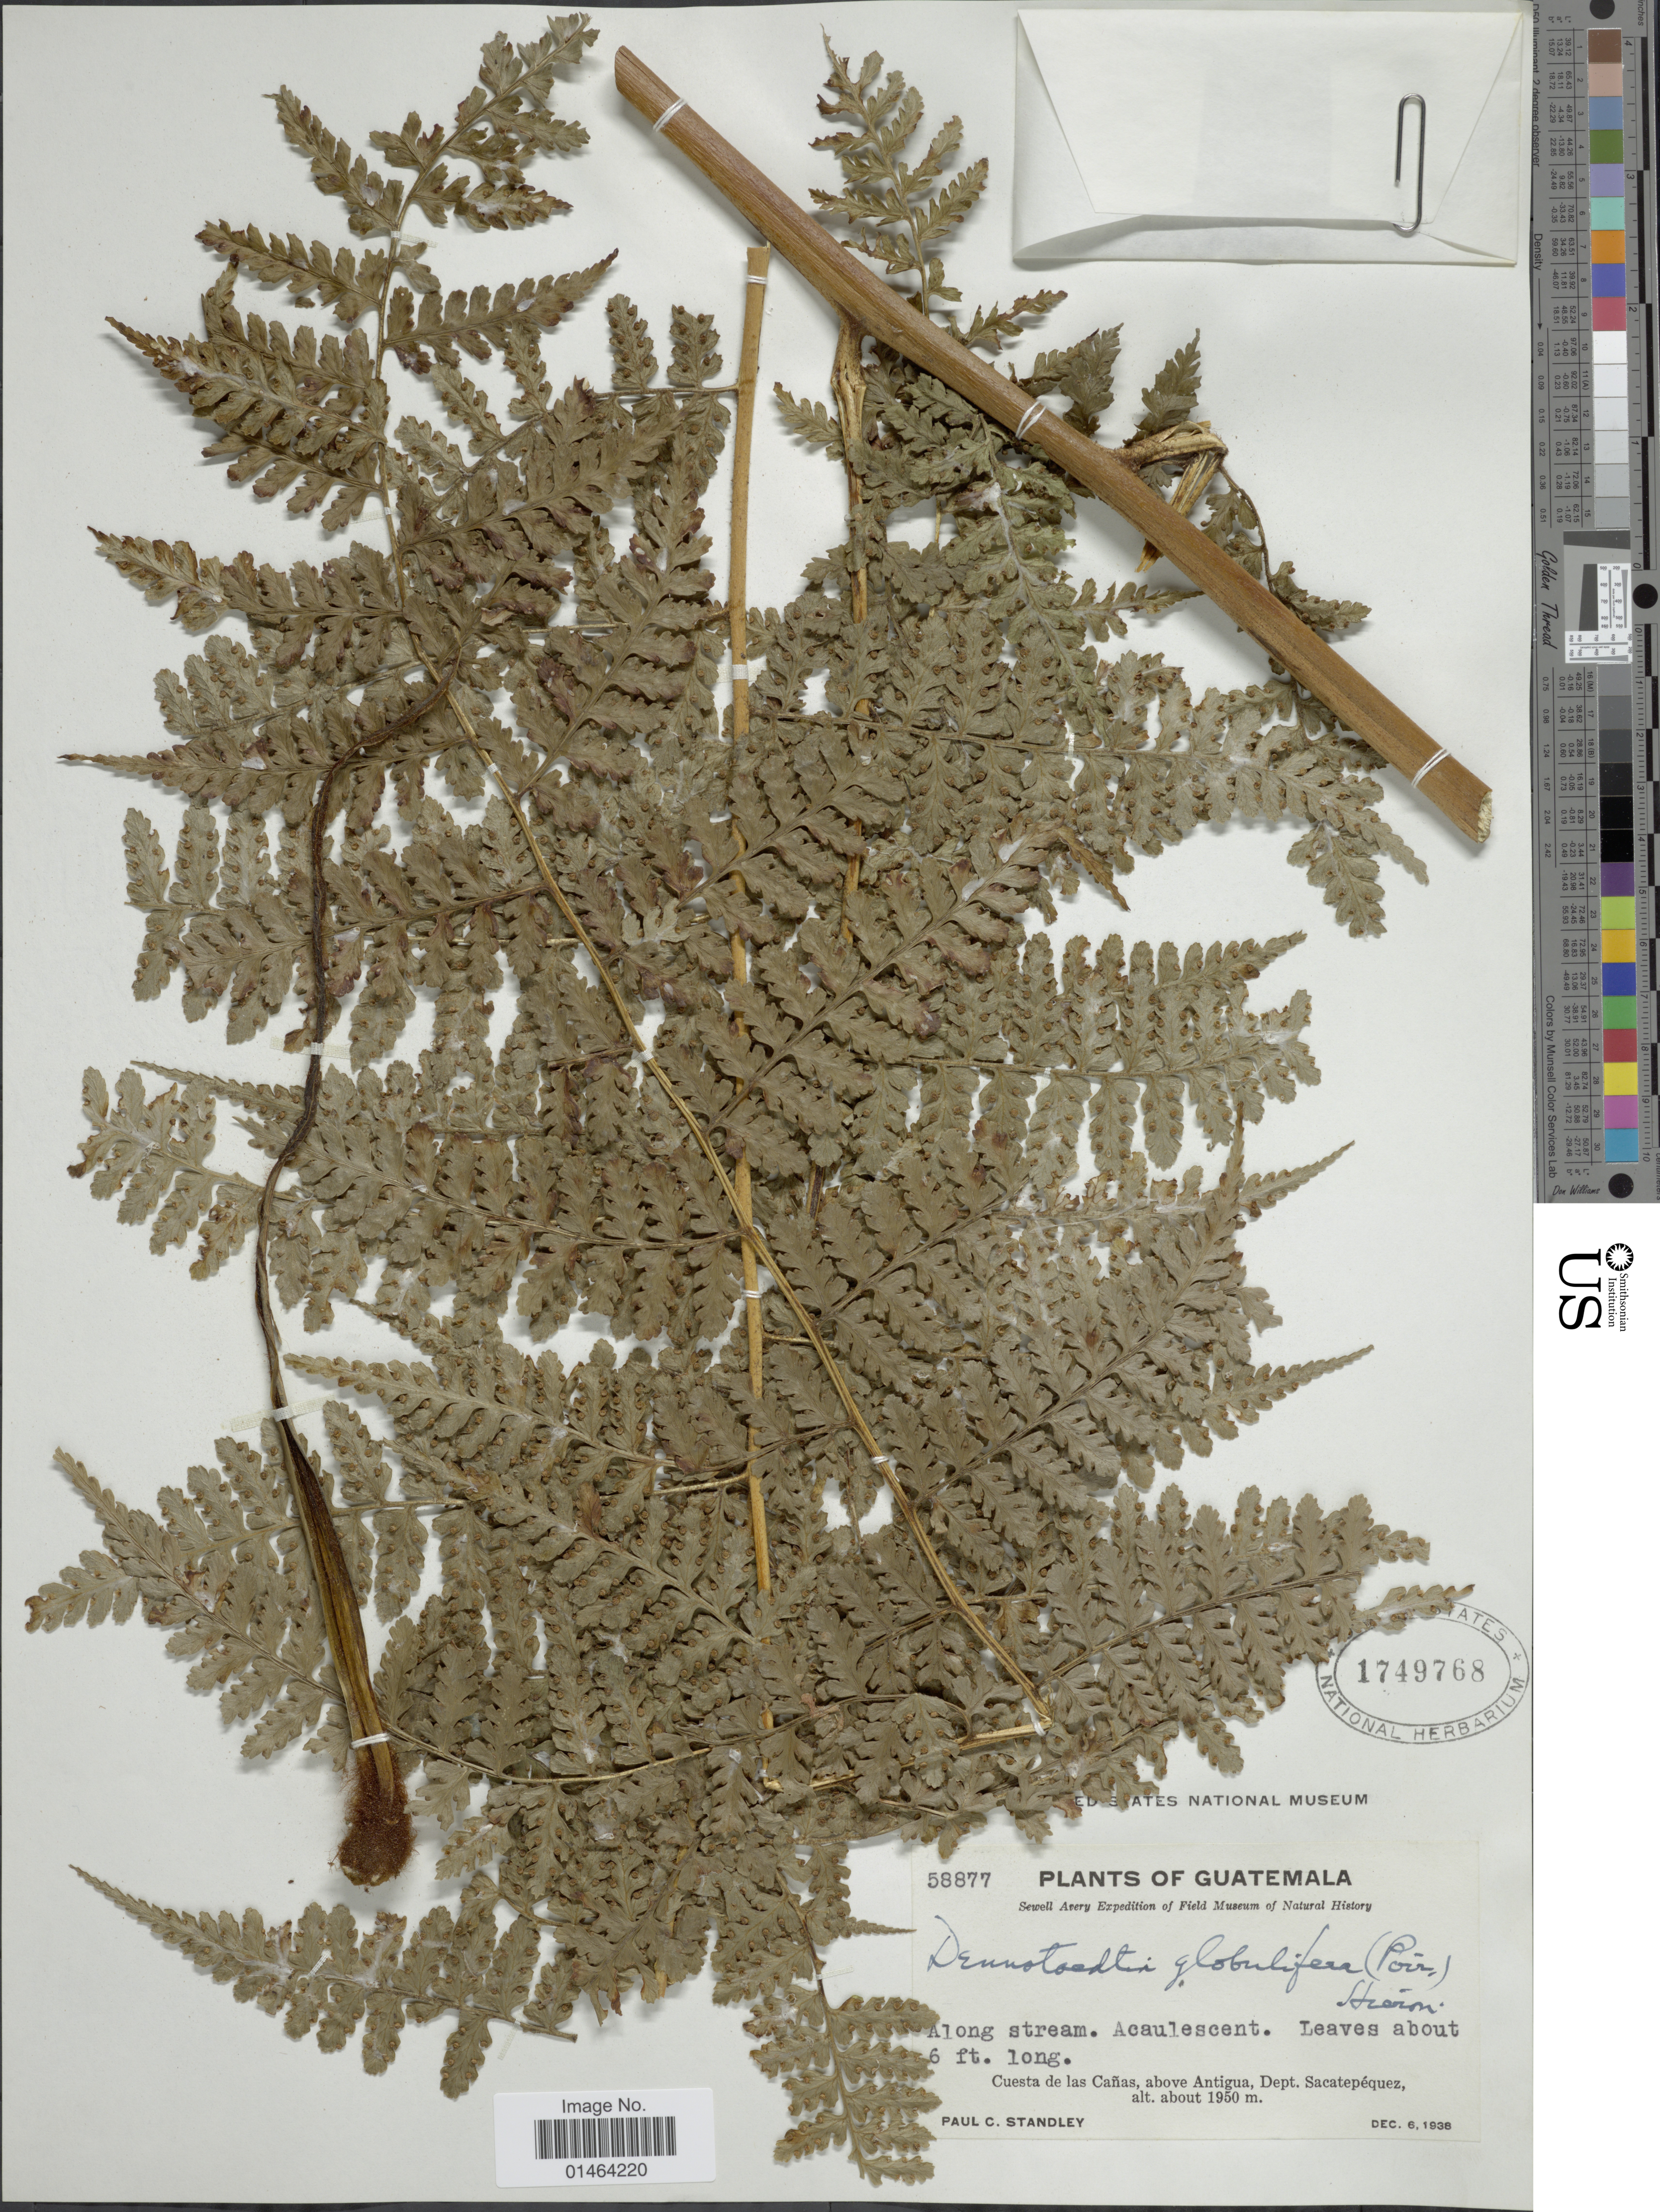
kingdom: Plantae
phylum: Tracheophyta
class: Polypodiopsida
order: Polypodiales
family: Dennstaedtiaceae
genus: Dennstaedtia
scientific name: Dennstaedtia globulifera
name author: (Poir.) Hieron.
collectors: P. C. Standley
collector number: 58877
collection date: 1938-12-06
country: Guatemala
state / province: Sacatepéquez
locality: Cuesta de las Cañas, above Antigua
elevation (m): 1950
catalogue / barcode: US 1749768